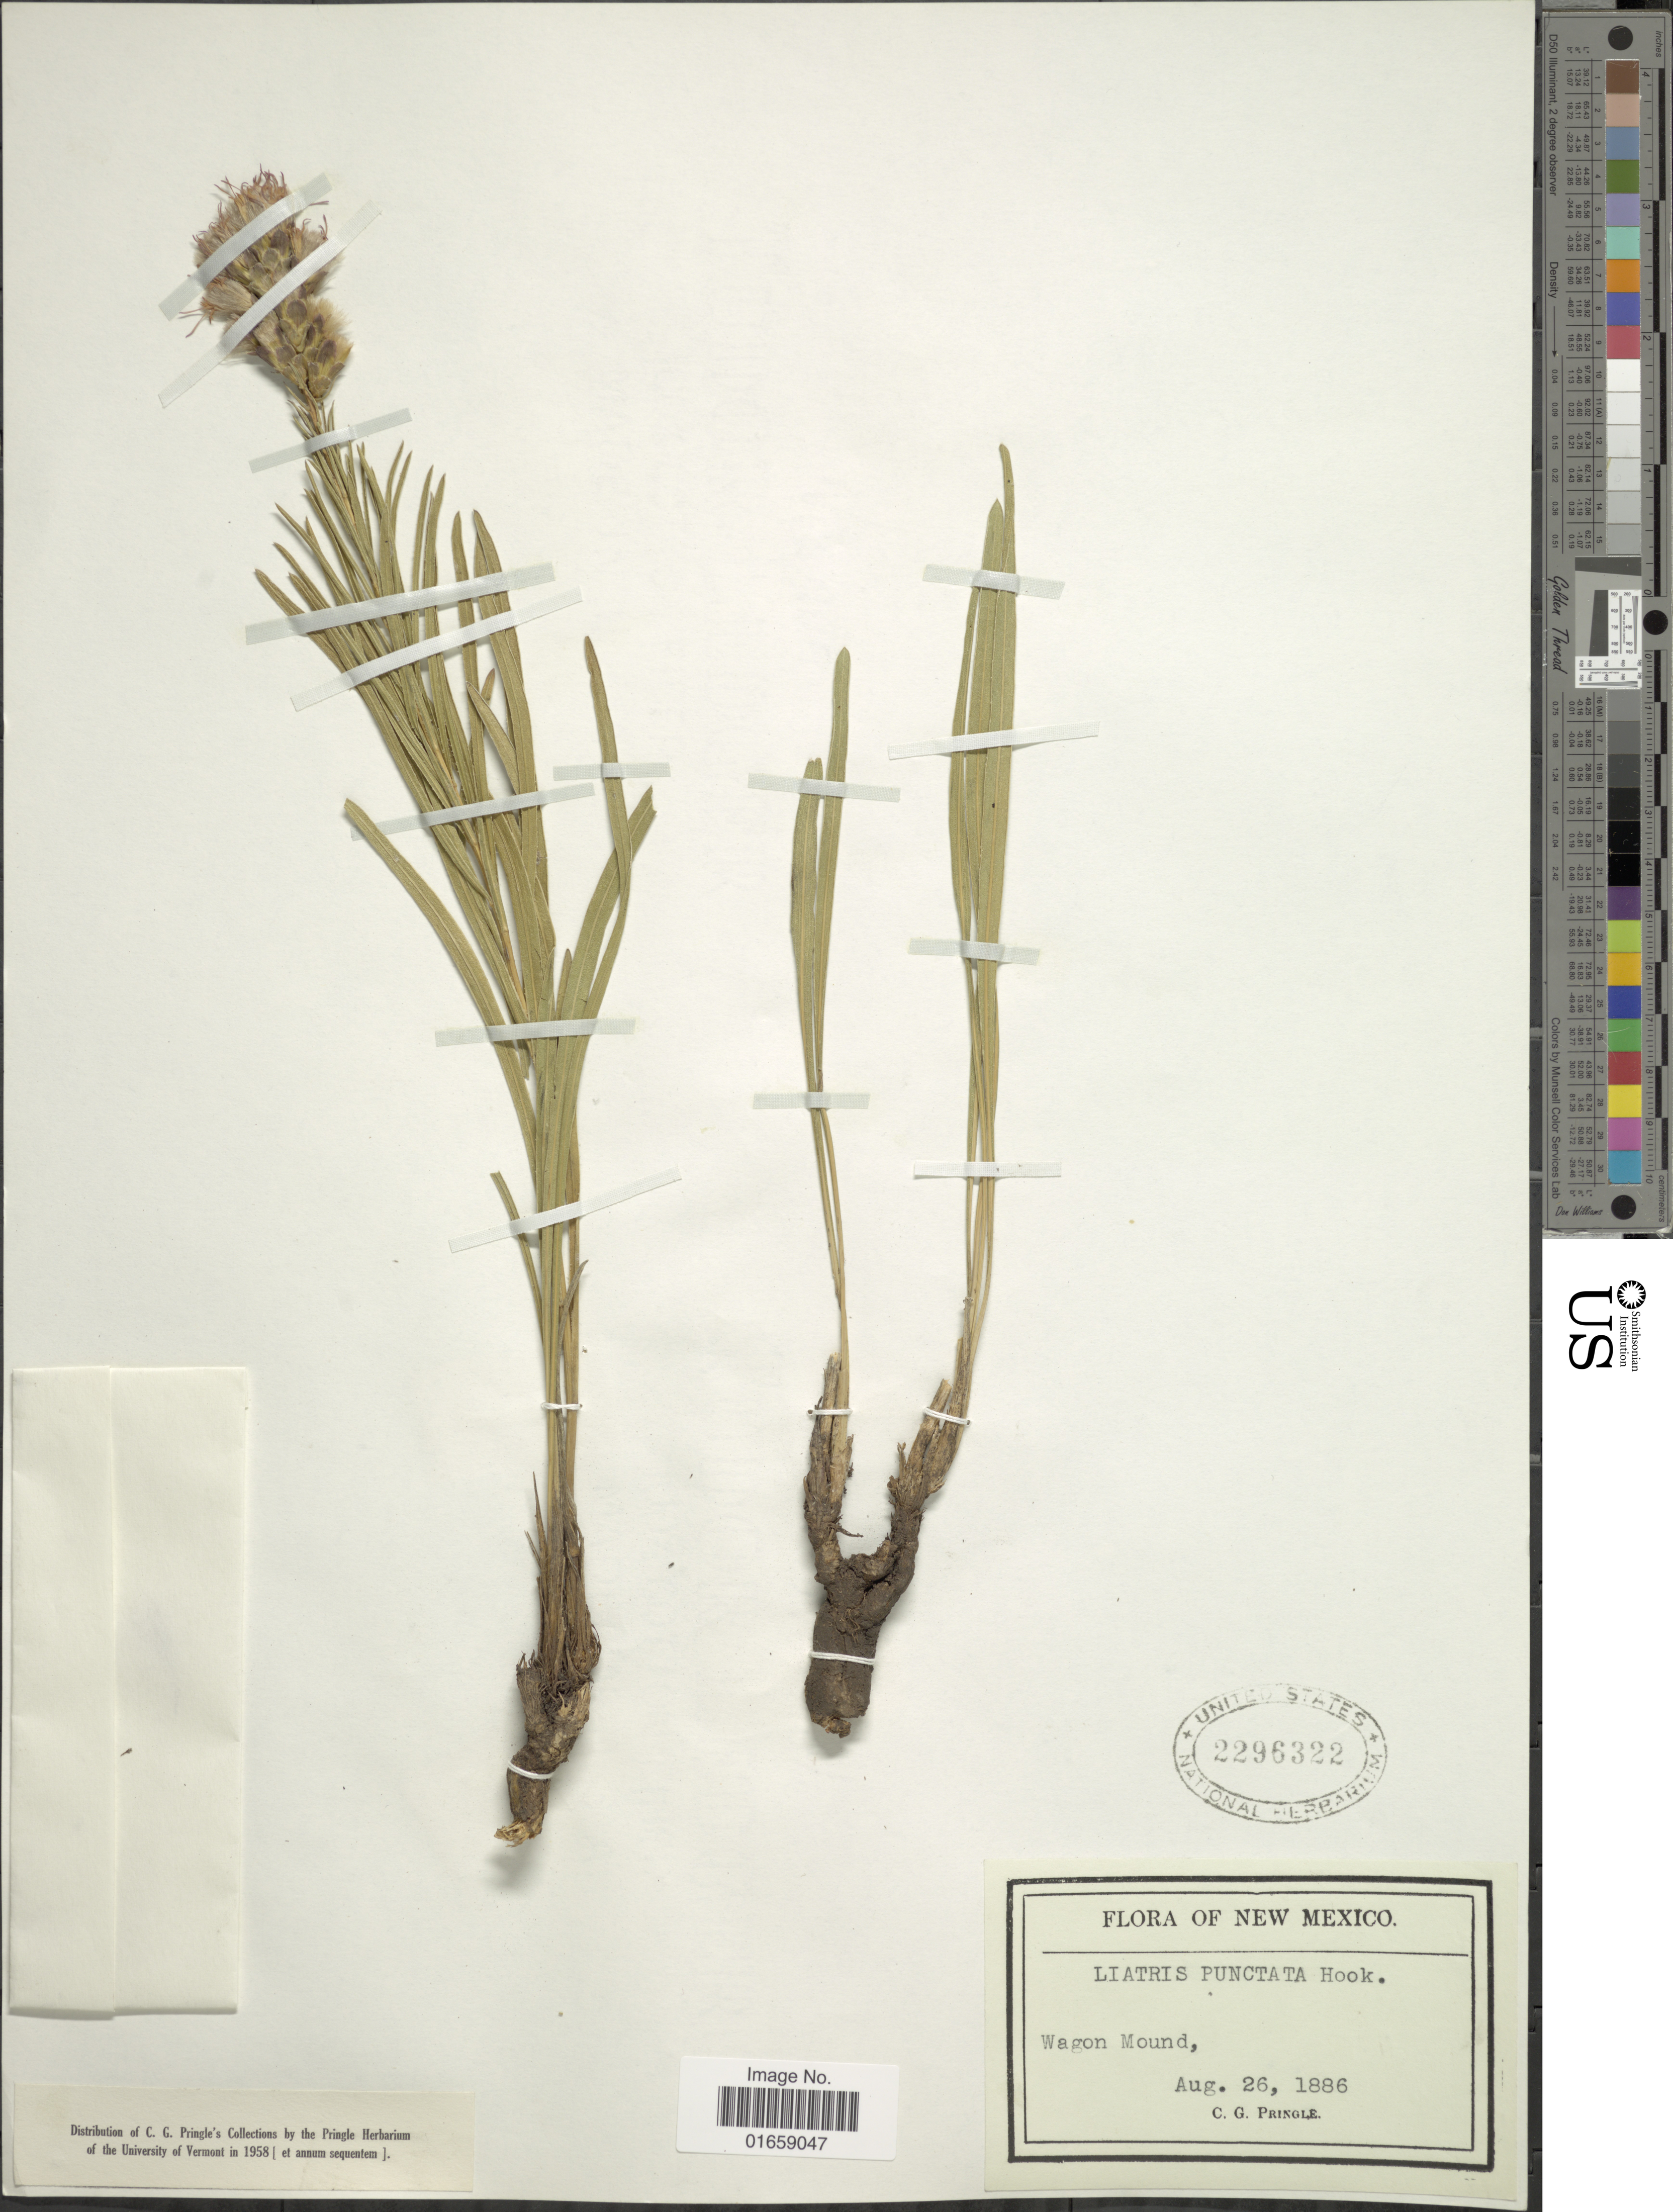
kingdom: Plantae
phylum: Tracheophyta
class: Magnoliopsida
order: Asterales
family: Asteraceae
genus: Liatris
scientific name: Liatris punctata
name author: Hook.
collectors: C. G. Pringle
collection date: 1886-08-26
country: United States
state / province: New Mexico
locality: Wagon Mound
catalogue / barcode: US 2296322